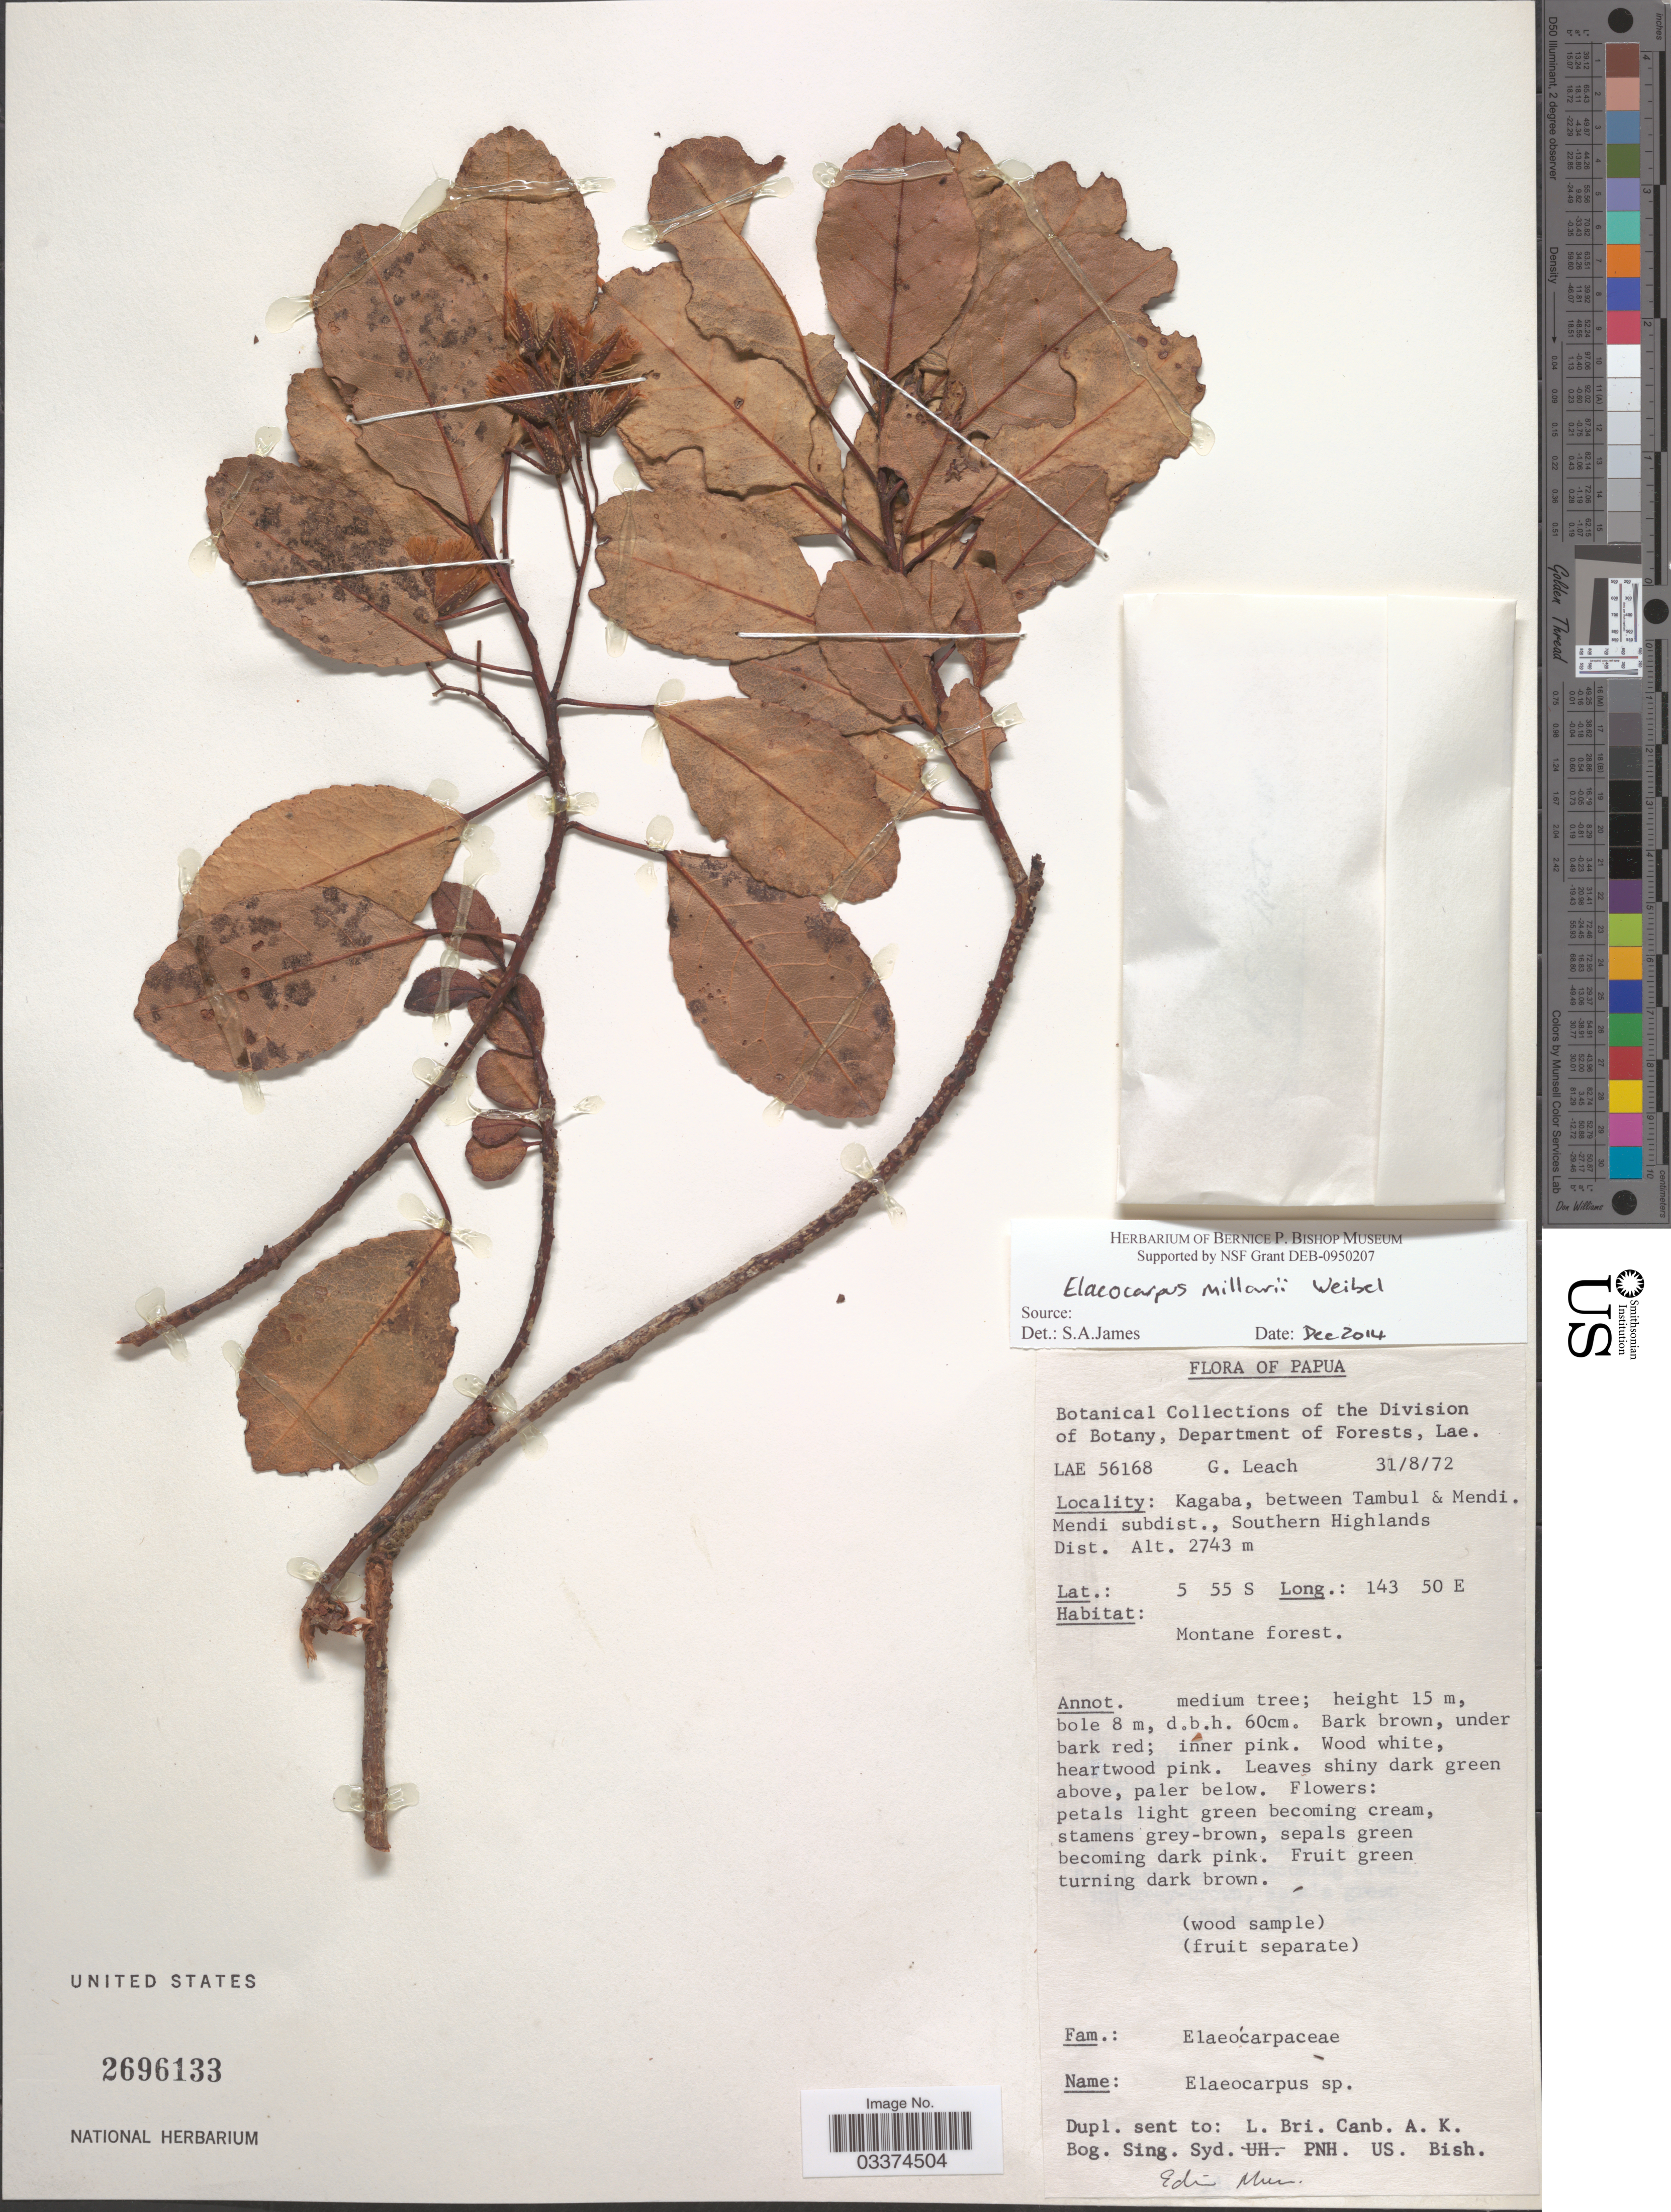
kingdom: Plantae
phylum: Tracheophyta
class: Magnoliopsida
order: Oxalidales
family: Elaeocarpaceae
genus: Elaeocarpus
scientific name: Elaeocarpus millarii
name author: Weibel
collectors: G. Leach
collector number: LAE56168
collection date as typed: Transcribed d/m/y: 31/8/72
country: Papua New Guinea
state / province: Southern Highlands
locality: Papua, Kagaba, between Tambul & Mendi. Mendi subdist., Southern Highlands Dist.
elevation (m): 2743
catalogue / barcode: US 2696133